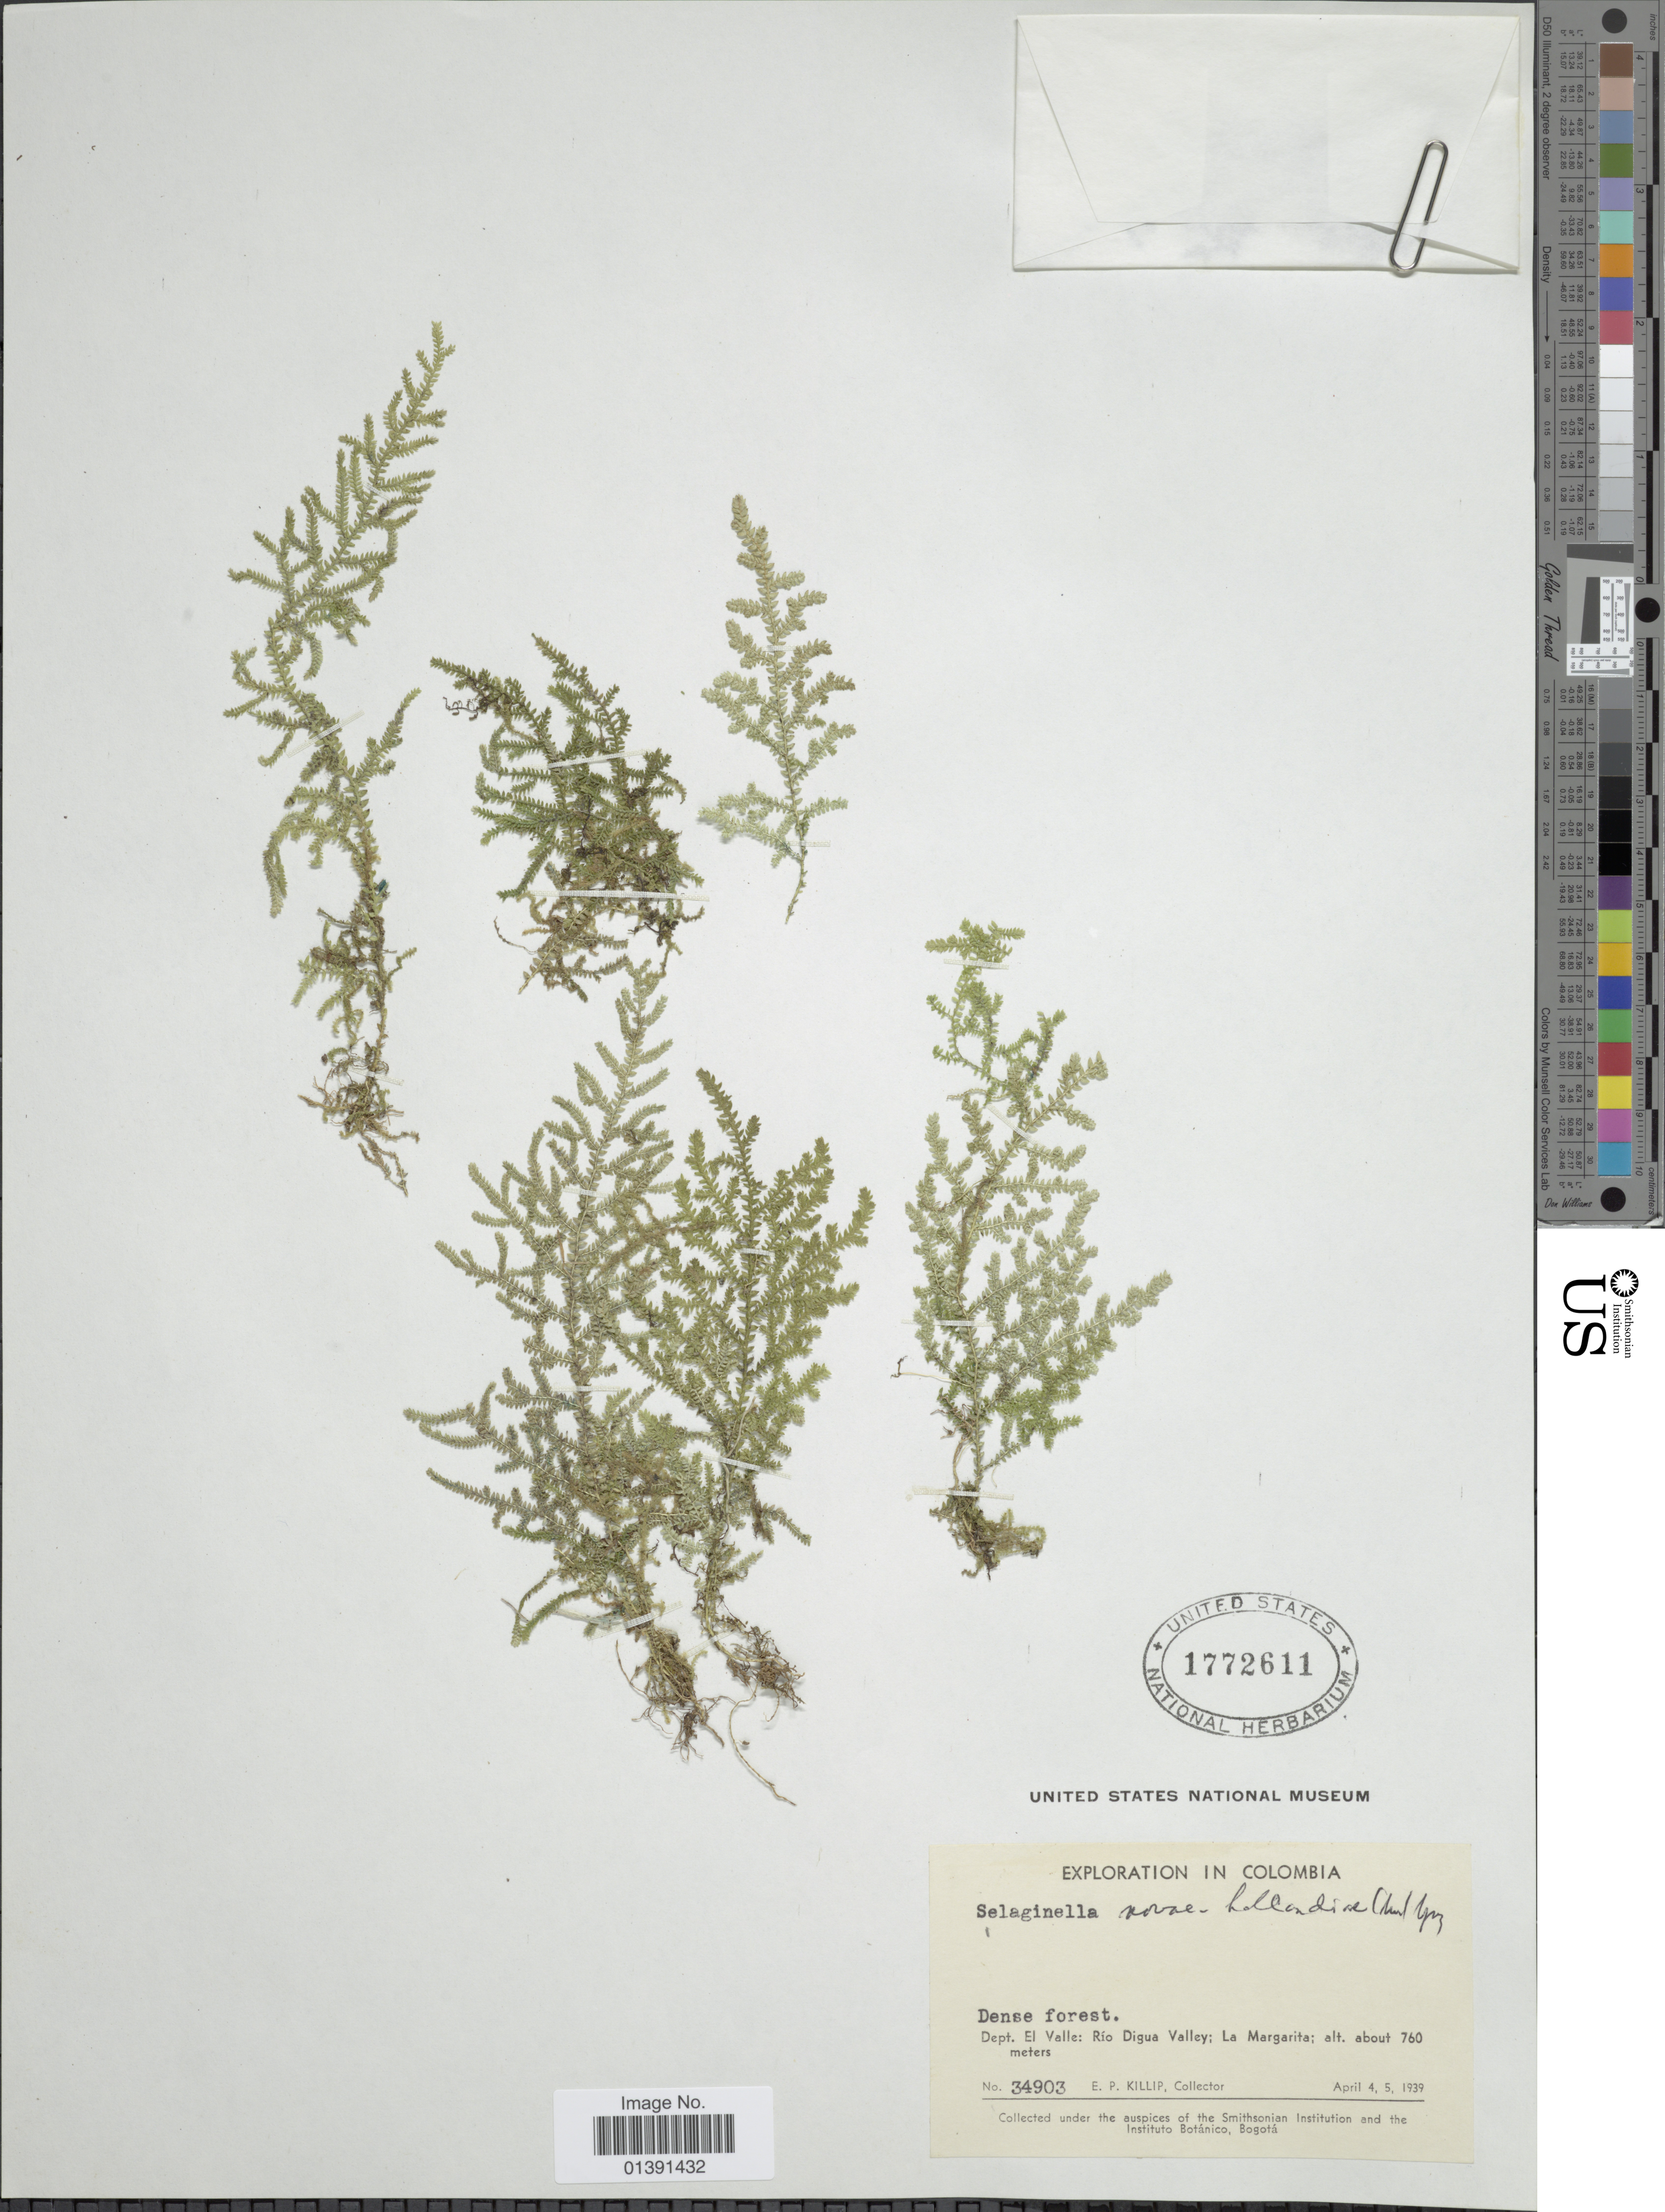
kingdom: Plantae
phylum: Tracheophyta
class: Lycopodiopsida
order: Selaginellales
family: Selaginellaceae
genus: Selaginella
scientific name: Selaginella novae-hollandiae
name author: (Sw.) Spring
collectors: E. P. Killip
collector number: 34903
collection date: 1939-04-04/1939-04-05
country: Colombia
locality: Dense forest, Dept. El Valle: Rio Digua Valley: La Margarita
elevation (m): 760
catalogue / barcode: US 1772611